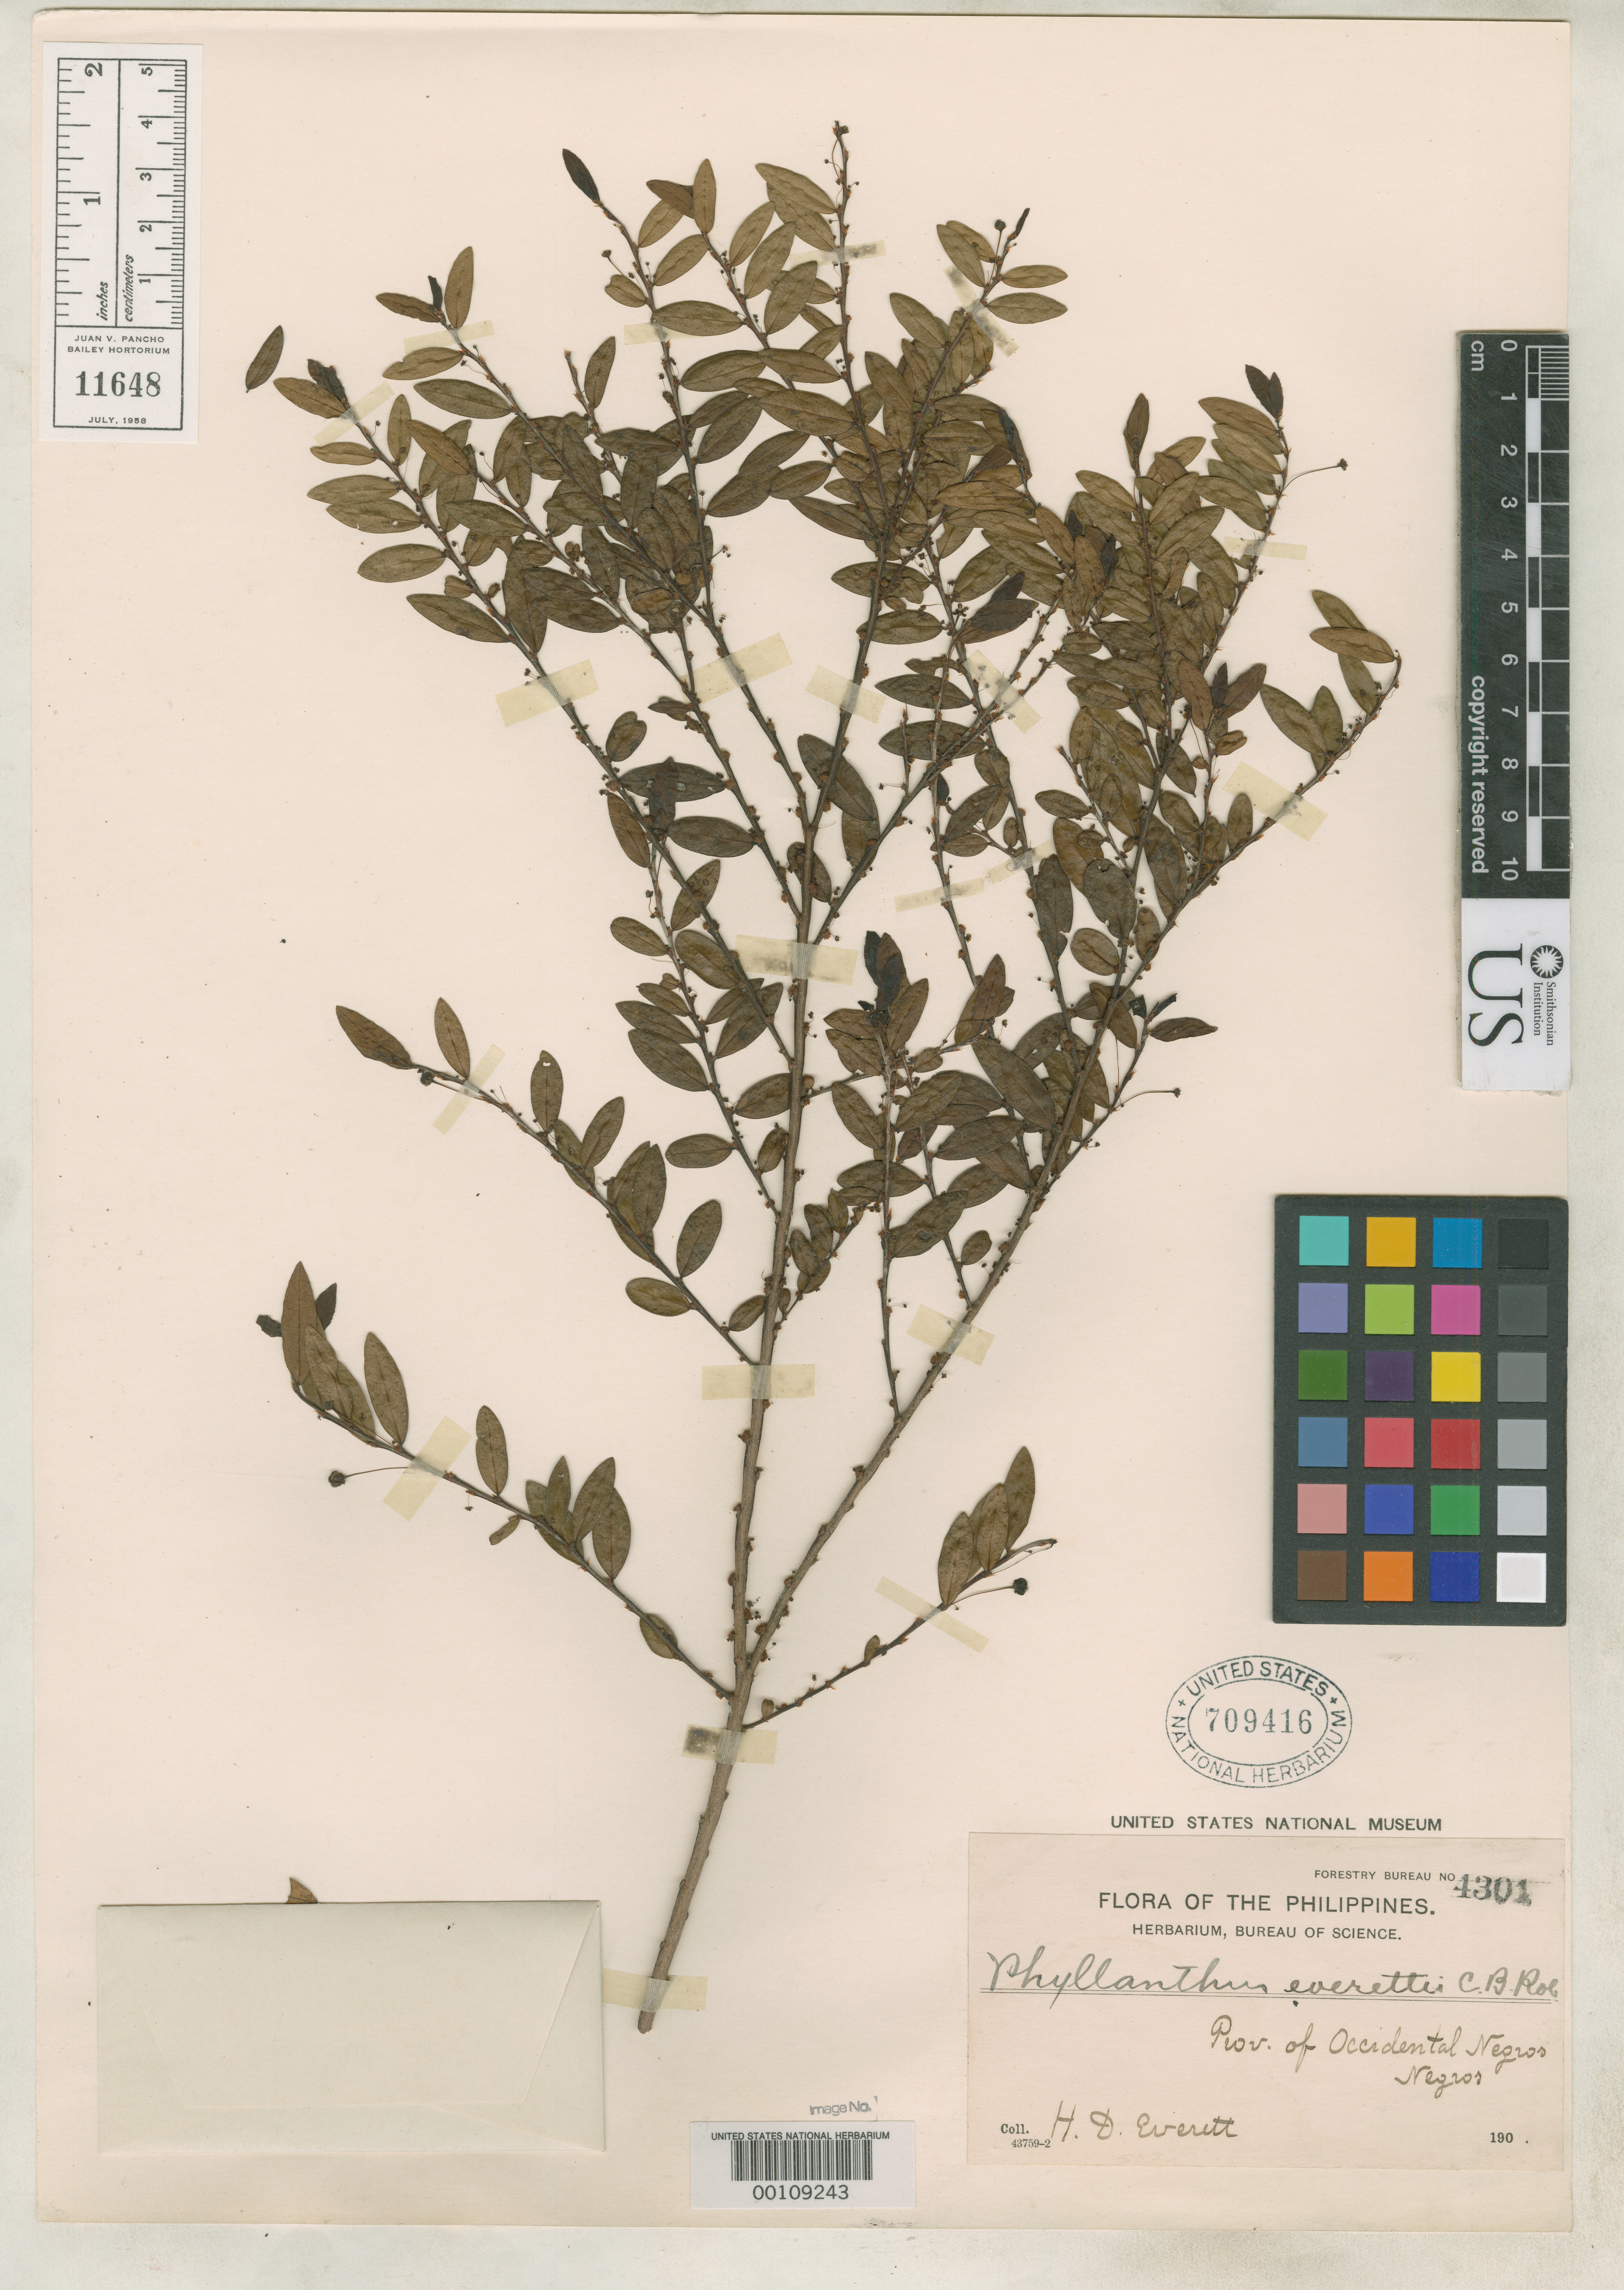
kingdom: Plantae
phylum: Tracheophyta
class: Magnoliopsida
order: Malpighiales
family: Phyllanthaceae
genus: Phyllanthus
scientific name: Phyllanthus everettii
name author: C.B. Rob.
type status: Isotype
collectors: H. Everett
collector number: For. Bur. 4301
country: Philippines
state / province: Western Visayas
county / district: Negros Occidental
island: Negros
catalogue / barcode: US 709416